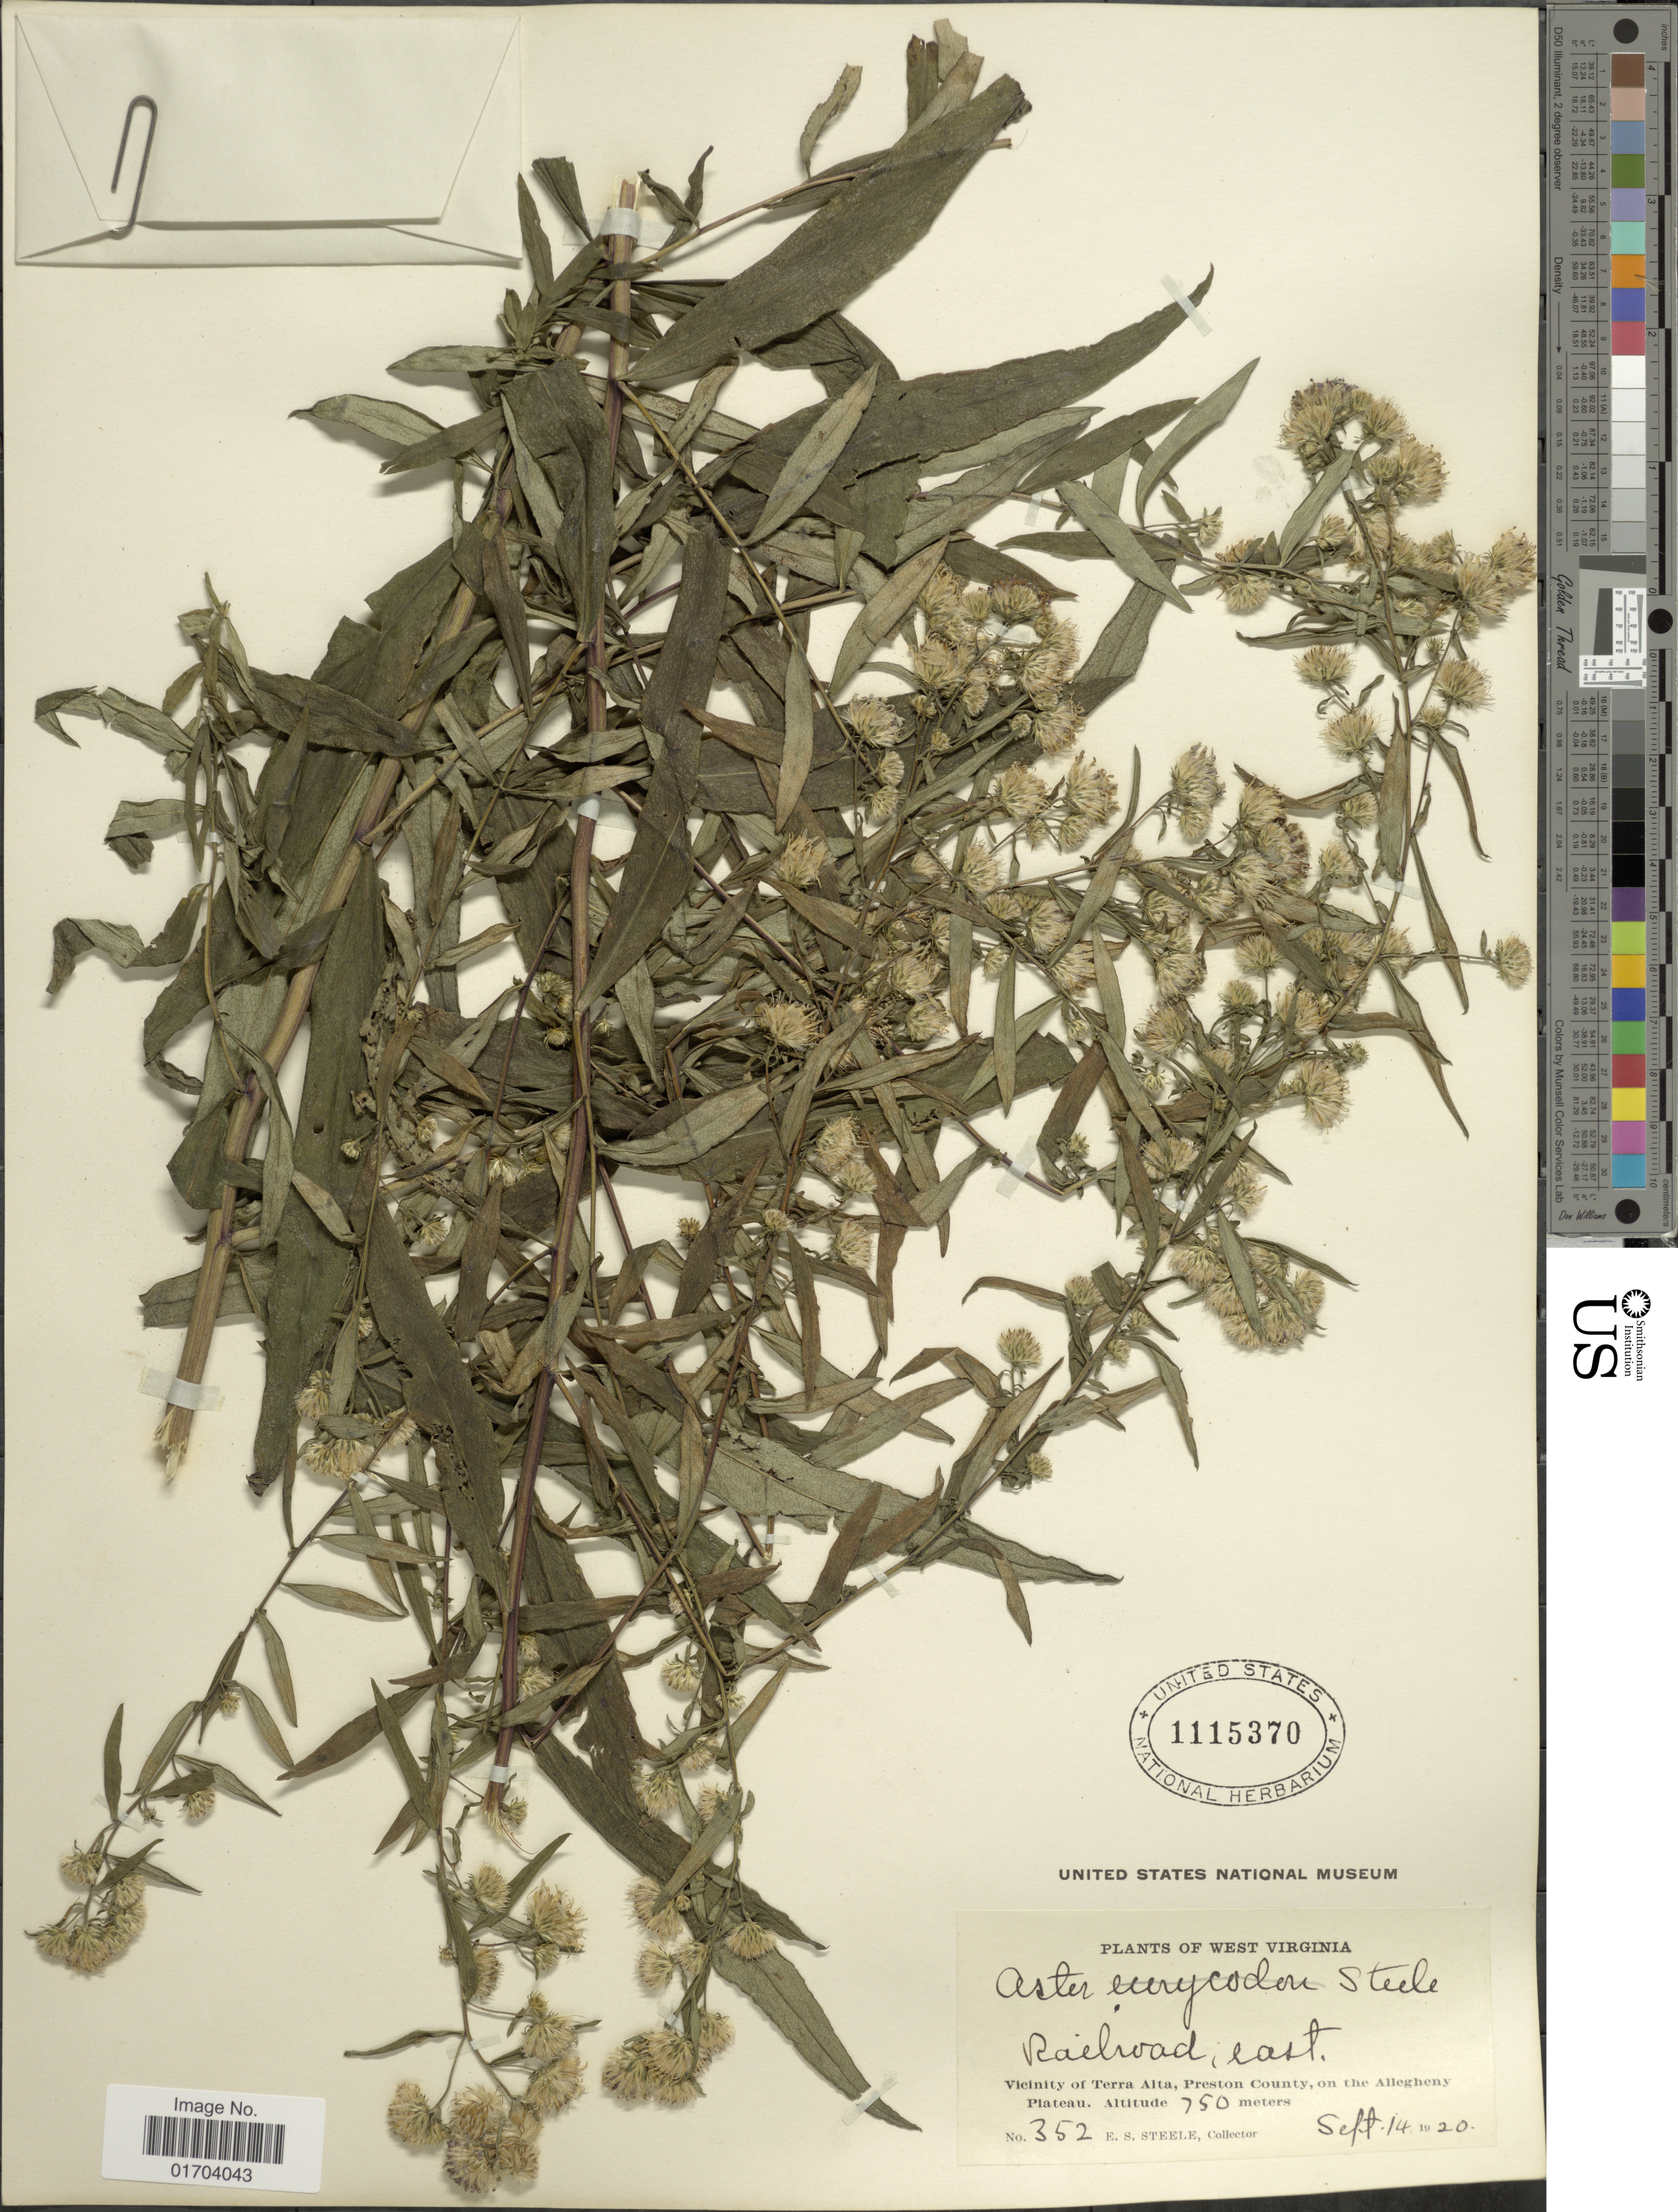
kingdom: Plantae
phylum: Tracheophyta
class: Magnoliopsida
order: Asterales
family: Asteraceae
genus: Aster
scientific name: Aster instabilis E.S. Steele sp. nov. ined.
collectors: E. Steele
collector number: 352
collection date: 1920-09-14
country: United States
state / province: West Virginia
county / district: Preston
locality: Railroad, east, Vicinity of Terra Alta, Preston County, on the Allegheny Plateau.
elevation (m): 750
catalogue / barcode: US 1115370